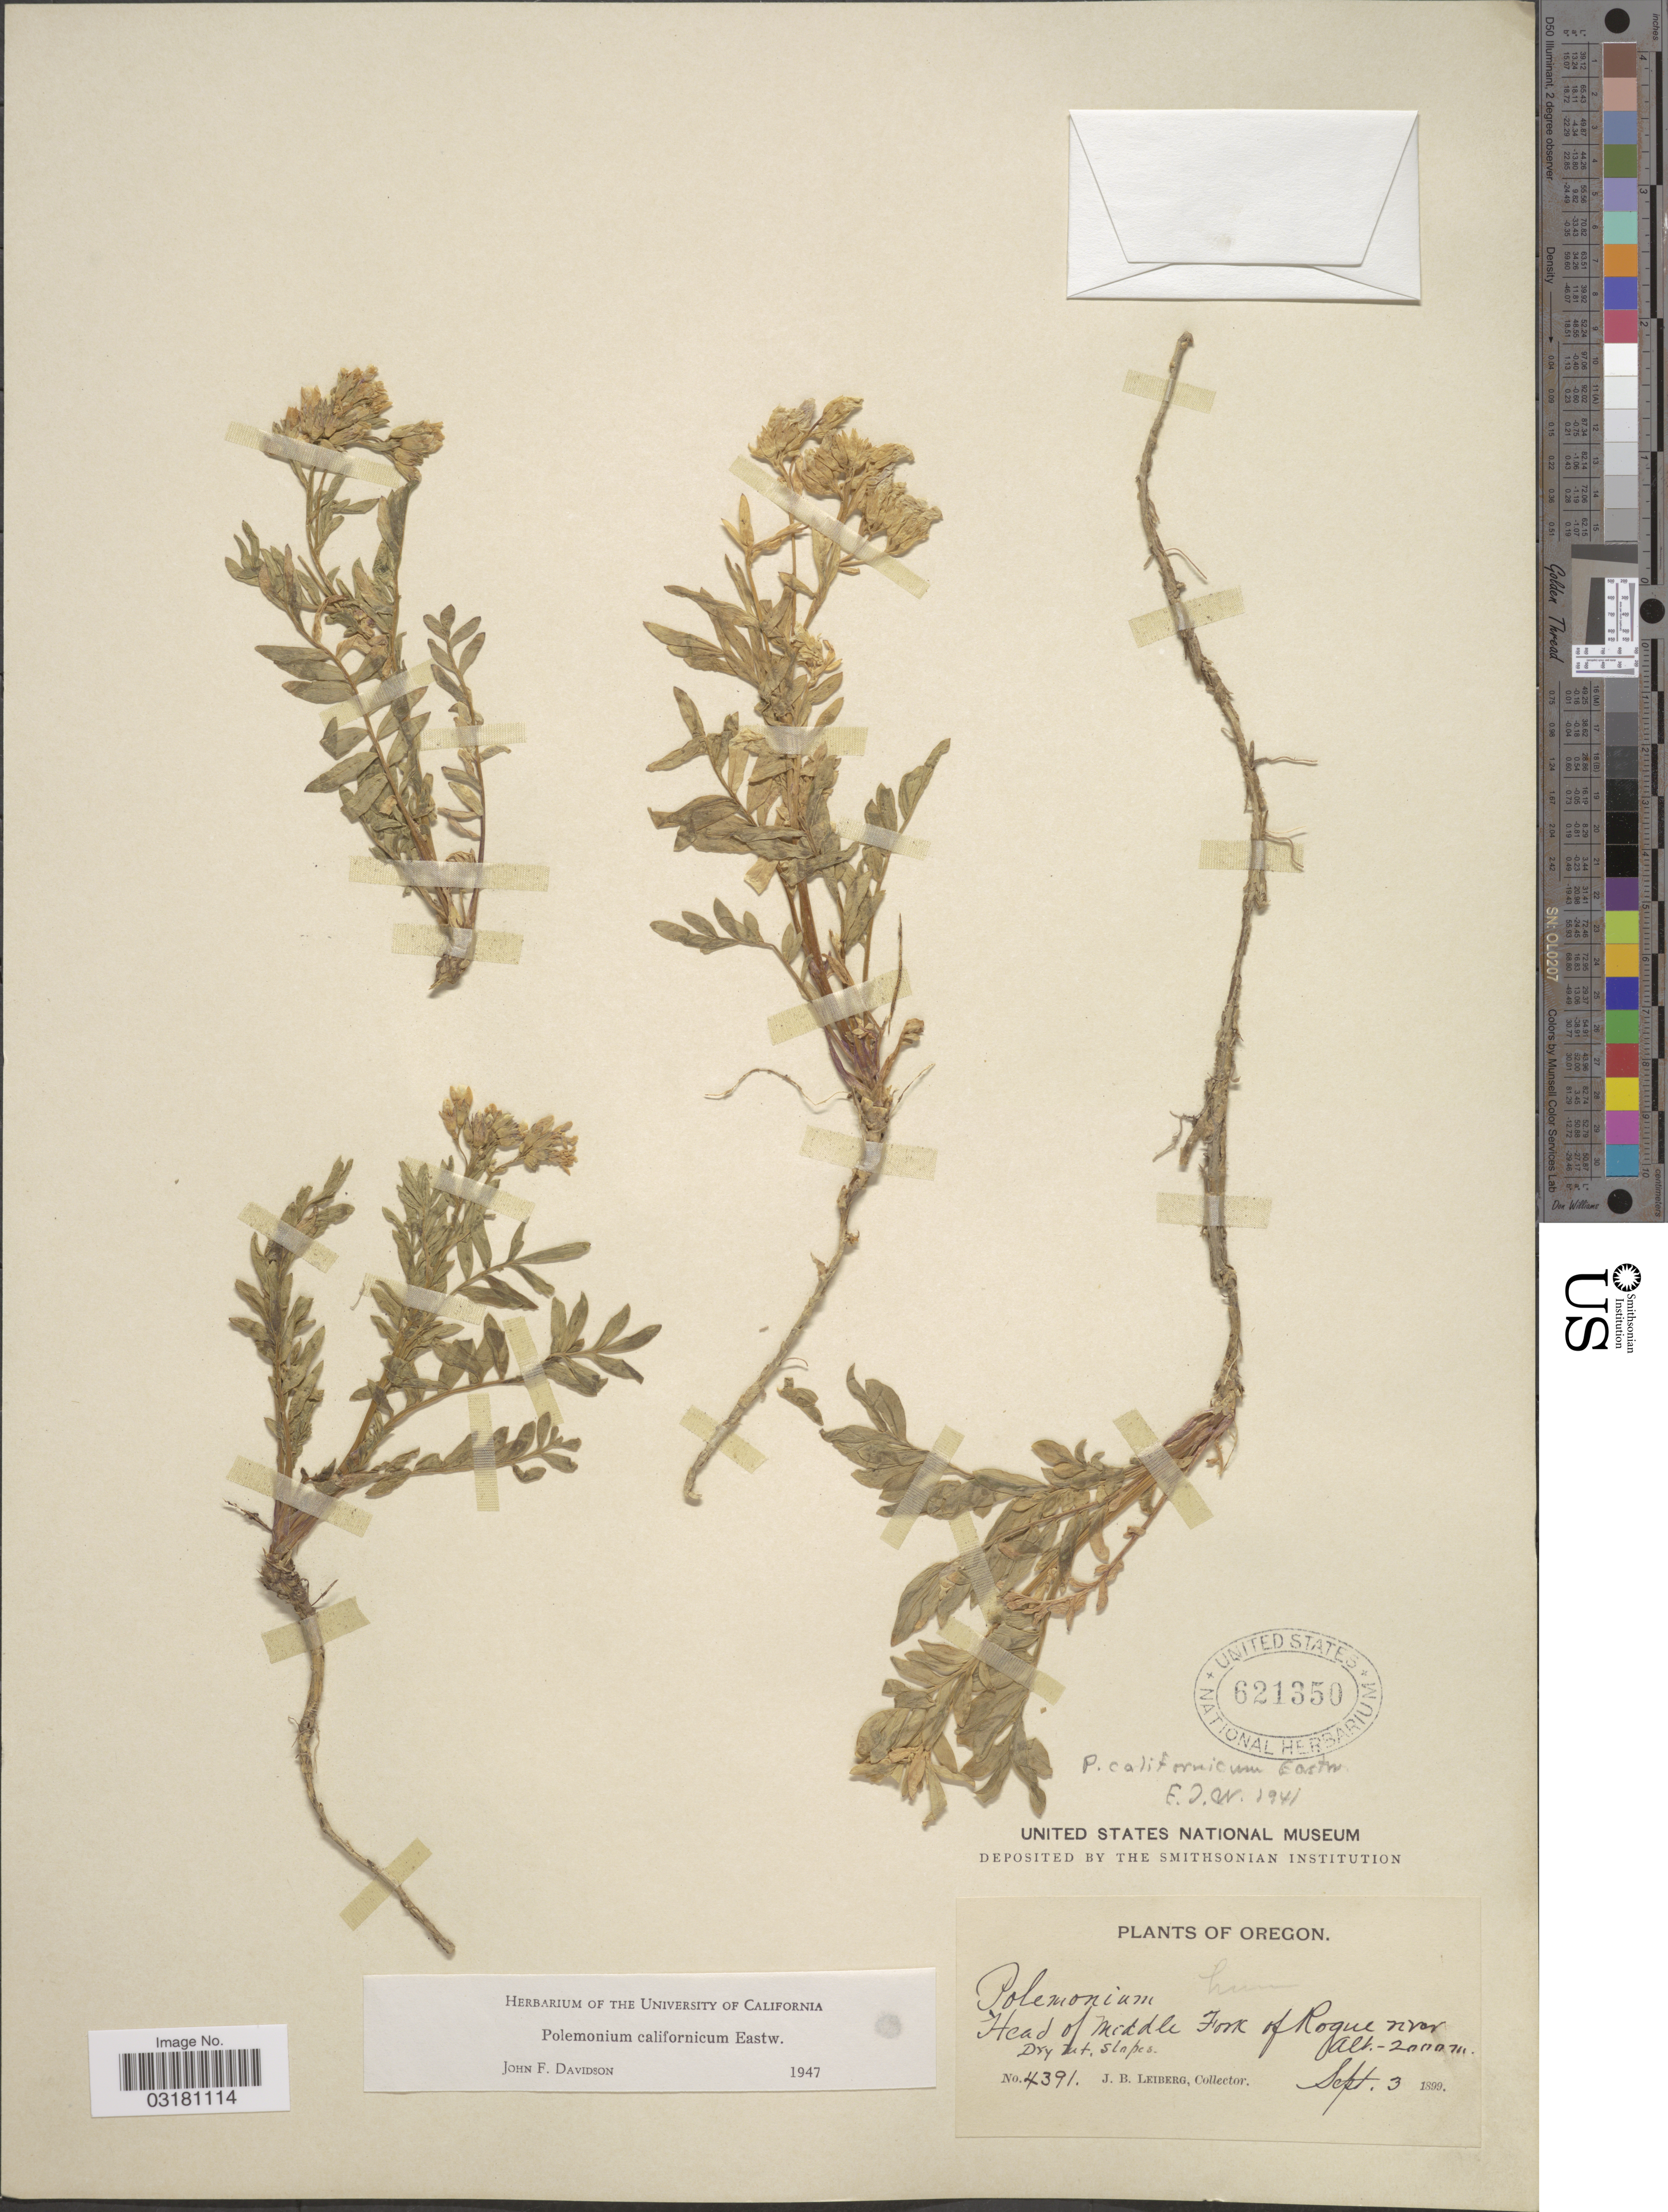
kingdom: Plantae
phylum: Tracheophyta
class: Magnoliopsida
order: Ericales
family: Polemoniaceae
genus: Polemonium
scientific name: Polemonium californicum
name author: Eastw.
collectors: J. B. Leiberg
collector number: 4391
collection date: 1899-09-03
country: United States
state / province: Oregon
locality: Head of Middle Fork of Rogue river.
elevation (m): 2000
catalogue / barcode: US 621350